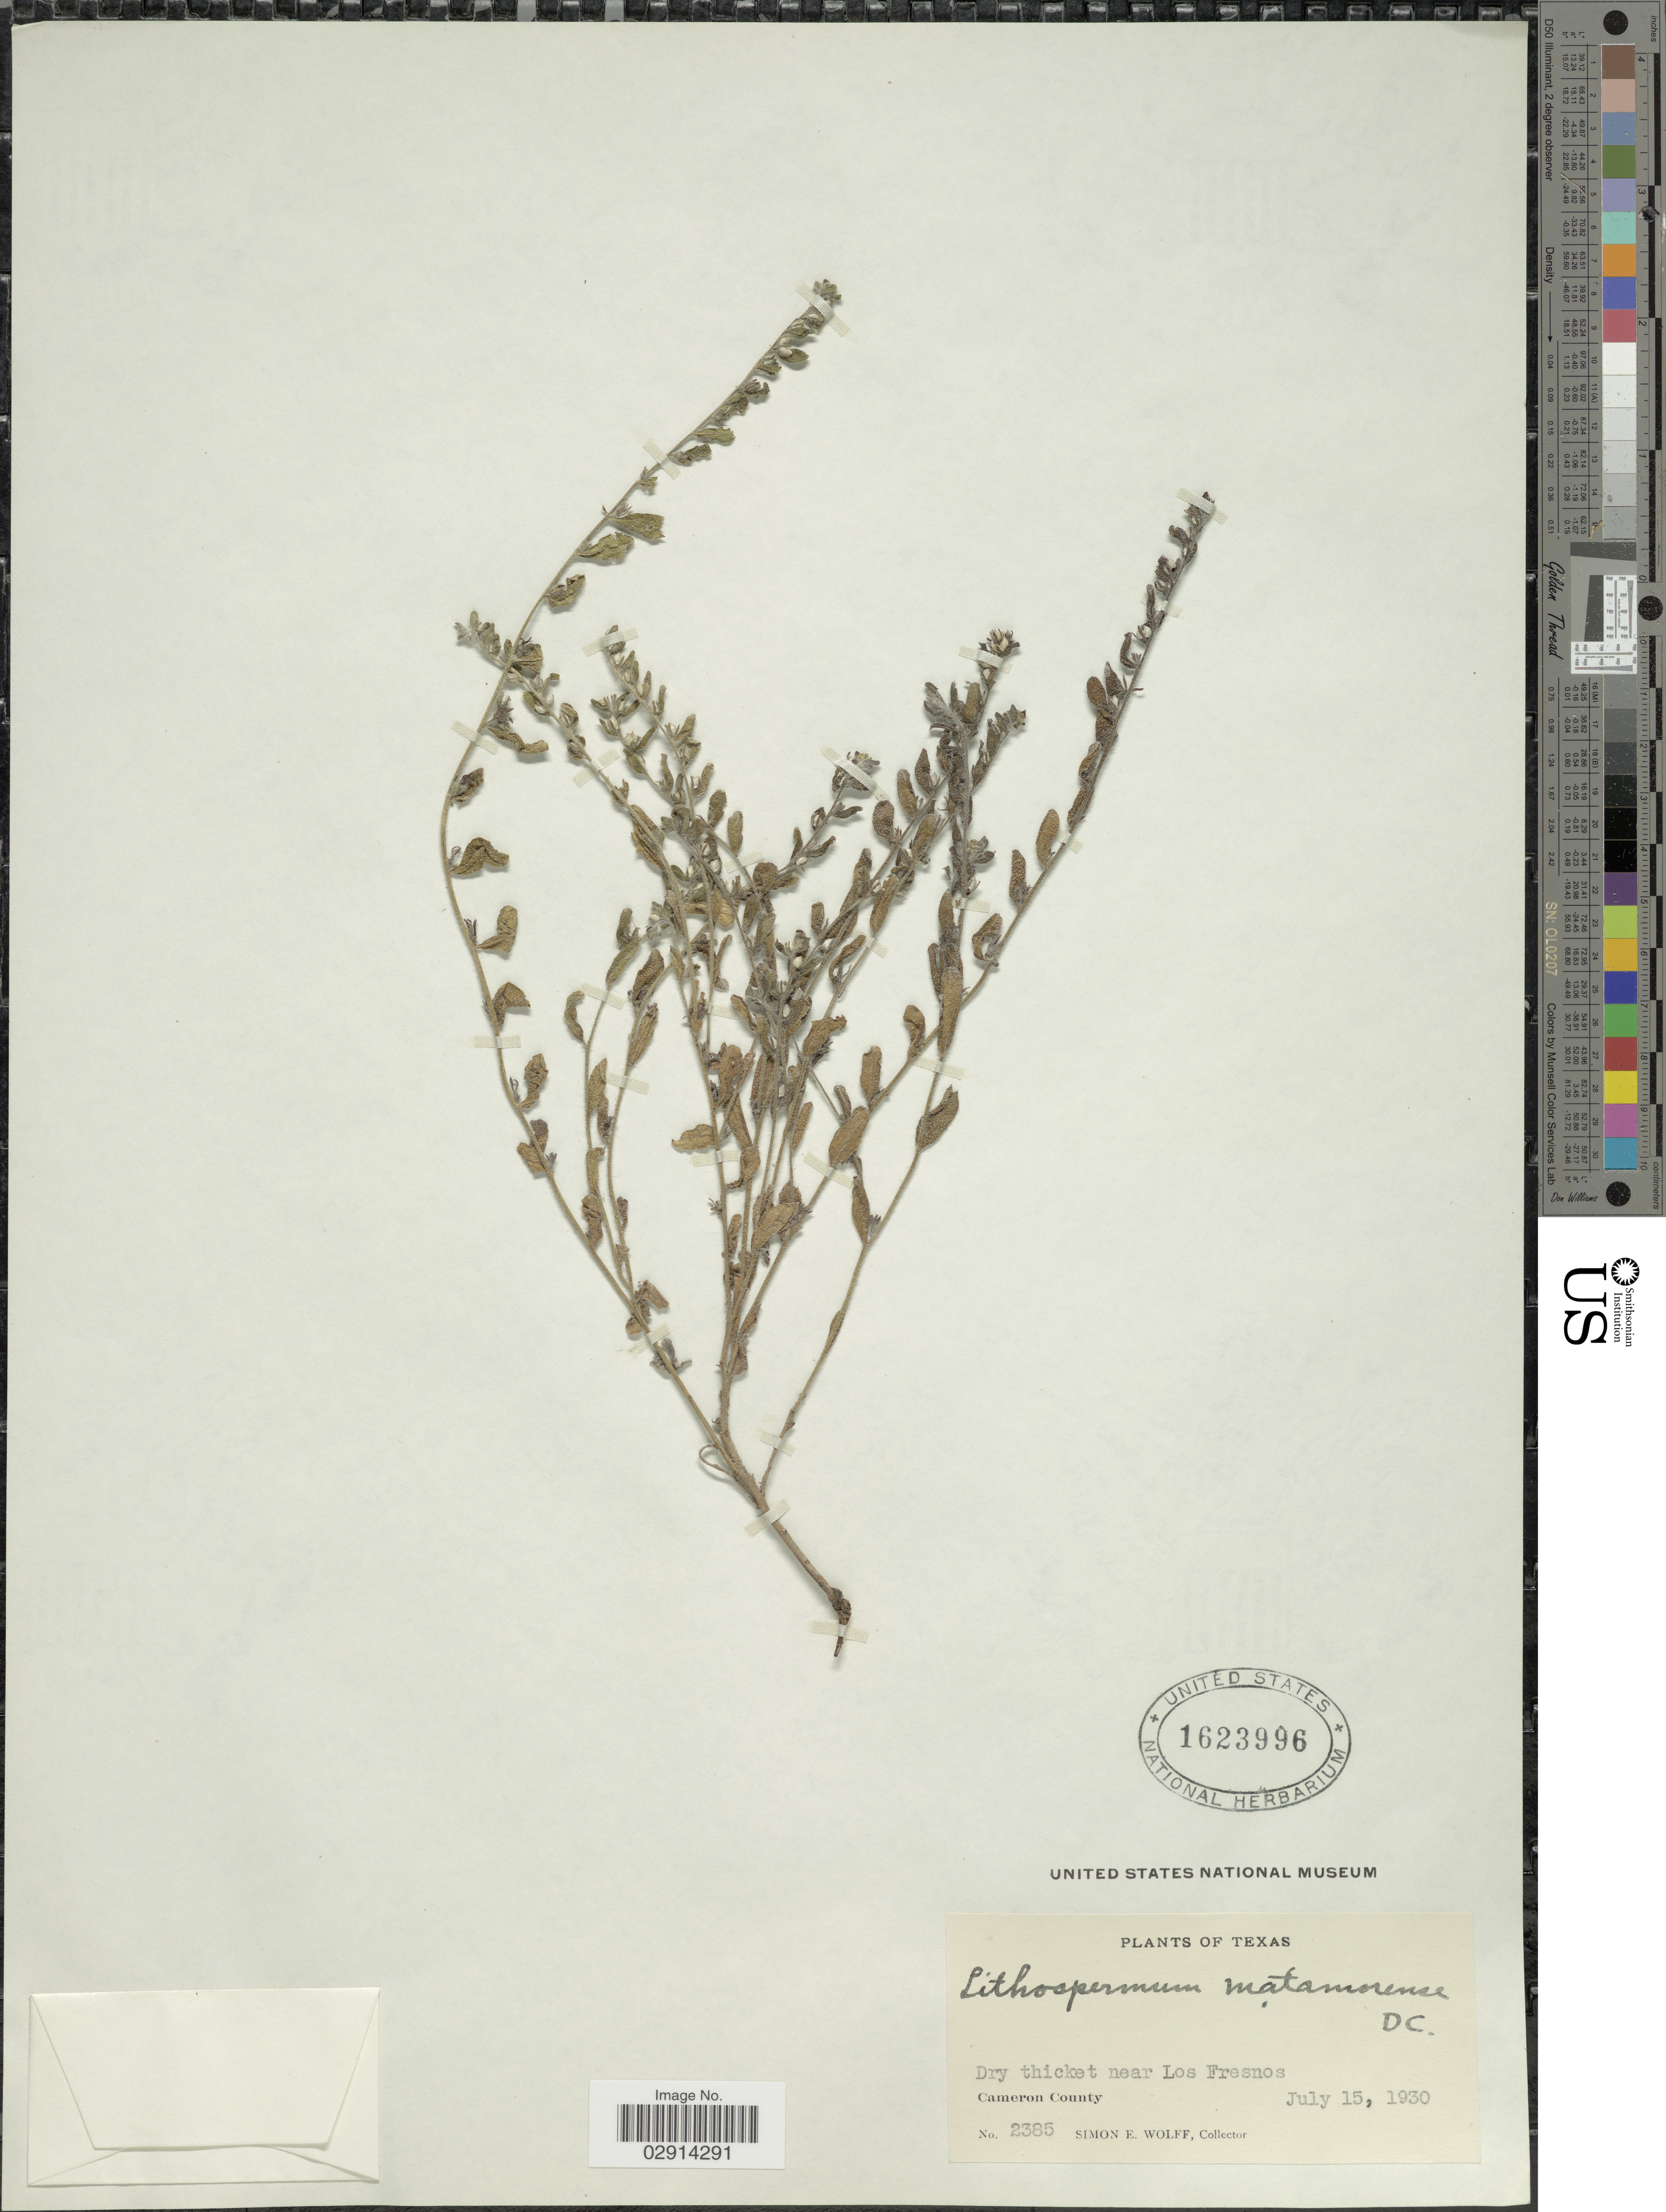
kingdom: Plantae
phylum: Tracheophyta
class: Magnoliopsida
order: Boraginales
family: Boraginaceae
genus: Lithospermum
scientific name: Lithospermum matamorense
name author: A. DC. in DC.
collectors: S. E. Wolff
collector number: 2385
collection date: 1930-07-15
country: United States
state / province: Texas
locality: Dry thicket near Los Fresnos, Cameron County.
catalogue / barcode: US 1623996